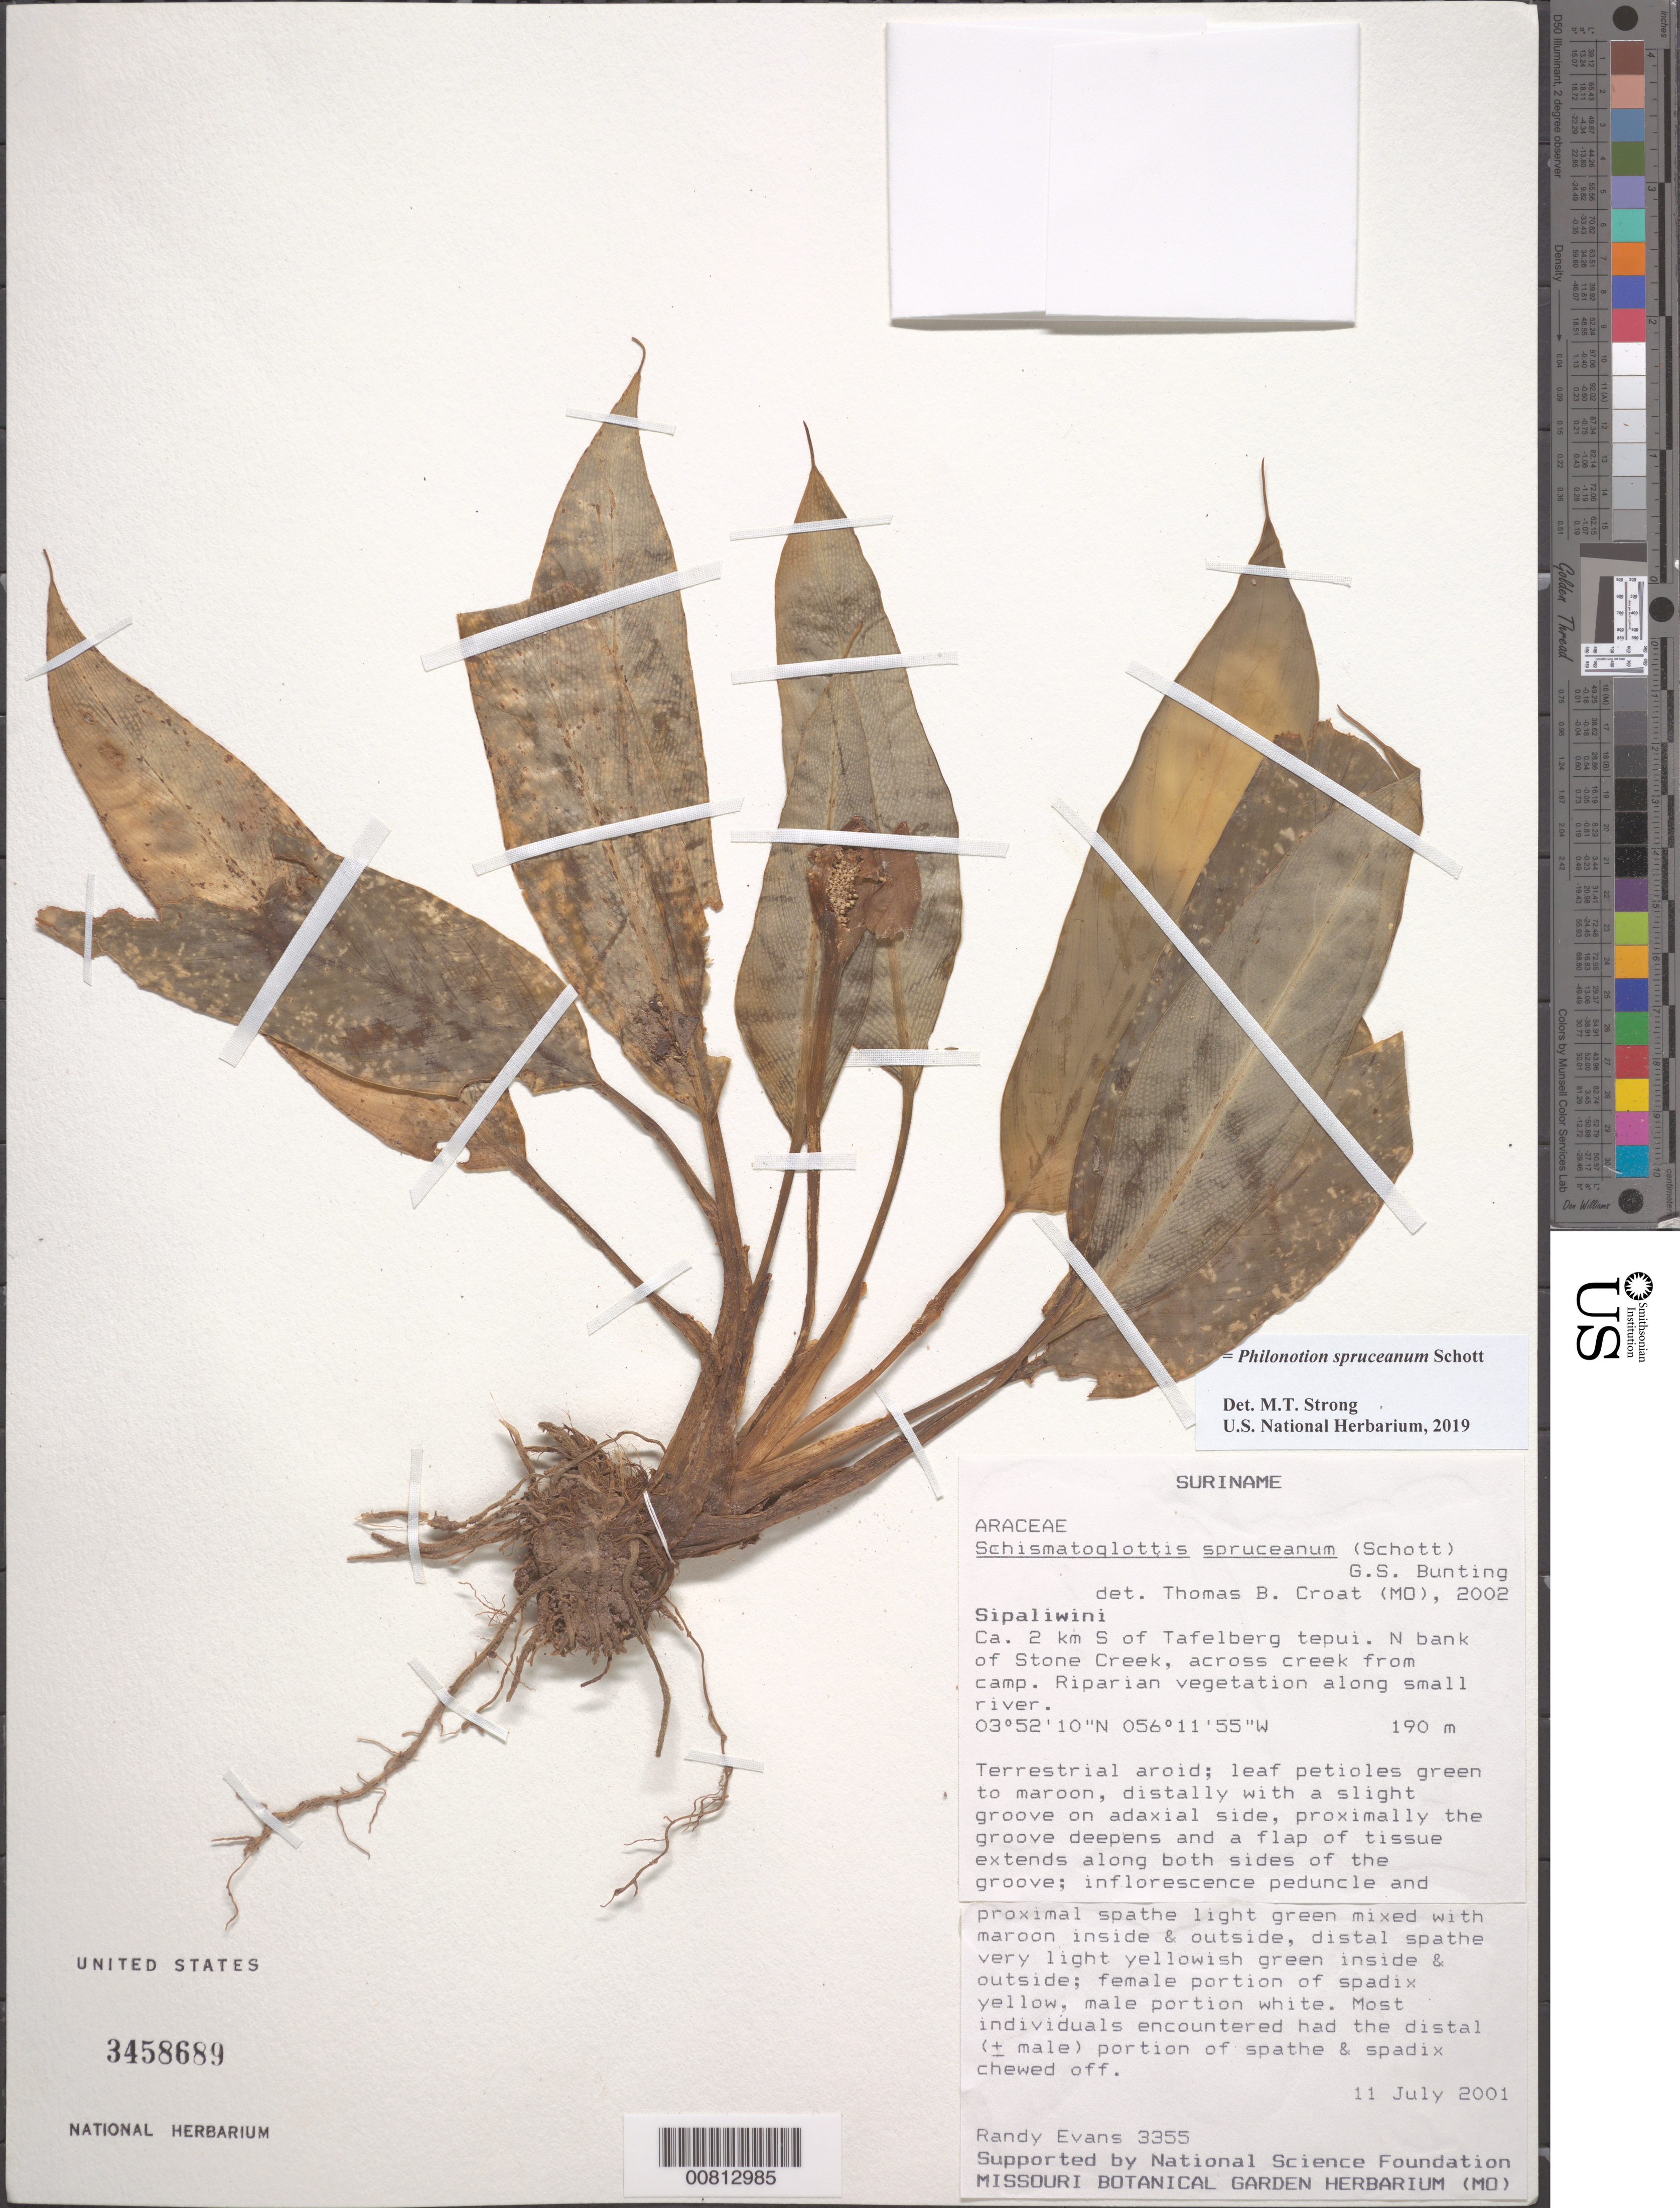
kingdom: Plantae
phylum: Tracheophyta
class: Liliopsida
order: Alismatales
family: Araceae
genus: Philonotion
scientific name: Philonotion spruceanum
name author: Schott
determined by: Strong, Mark T., (BOT), Smithsonian Institution - National Museum of Natural History (UNITED STATES)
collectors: R. Evans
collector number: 3355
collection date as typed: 11-Jul-01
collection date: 2001-07-11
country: Suriname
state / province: Sipaliwini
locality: Tafelberg (Table Mountain), summit; 2 km S; N bank of Stone Creek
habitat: Riparian vegetation along small river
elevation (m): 190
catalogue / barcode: US 3458689